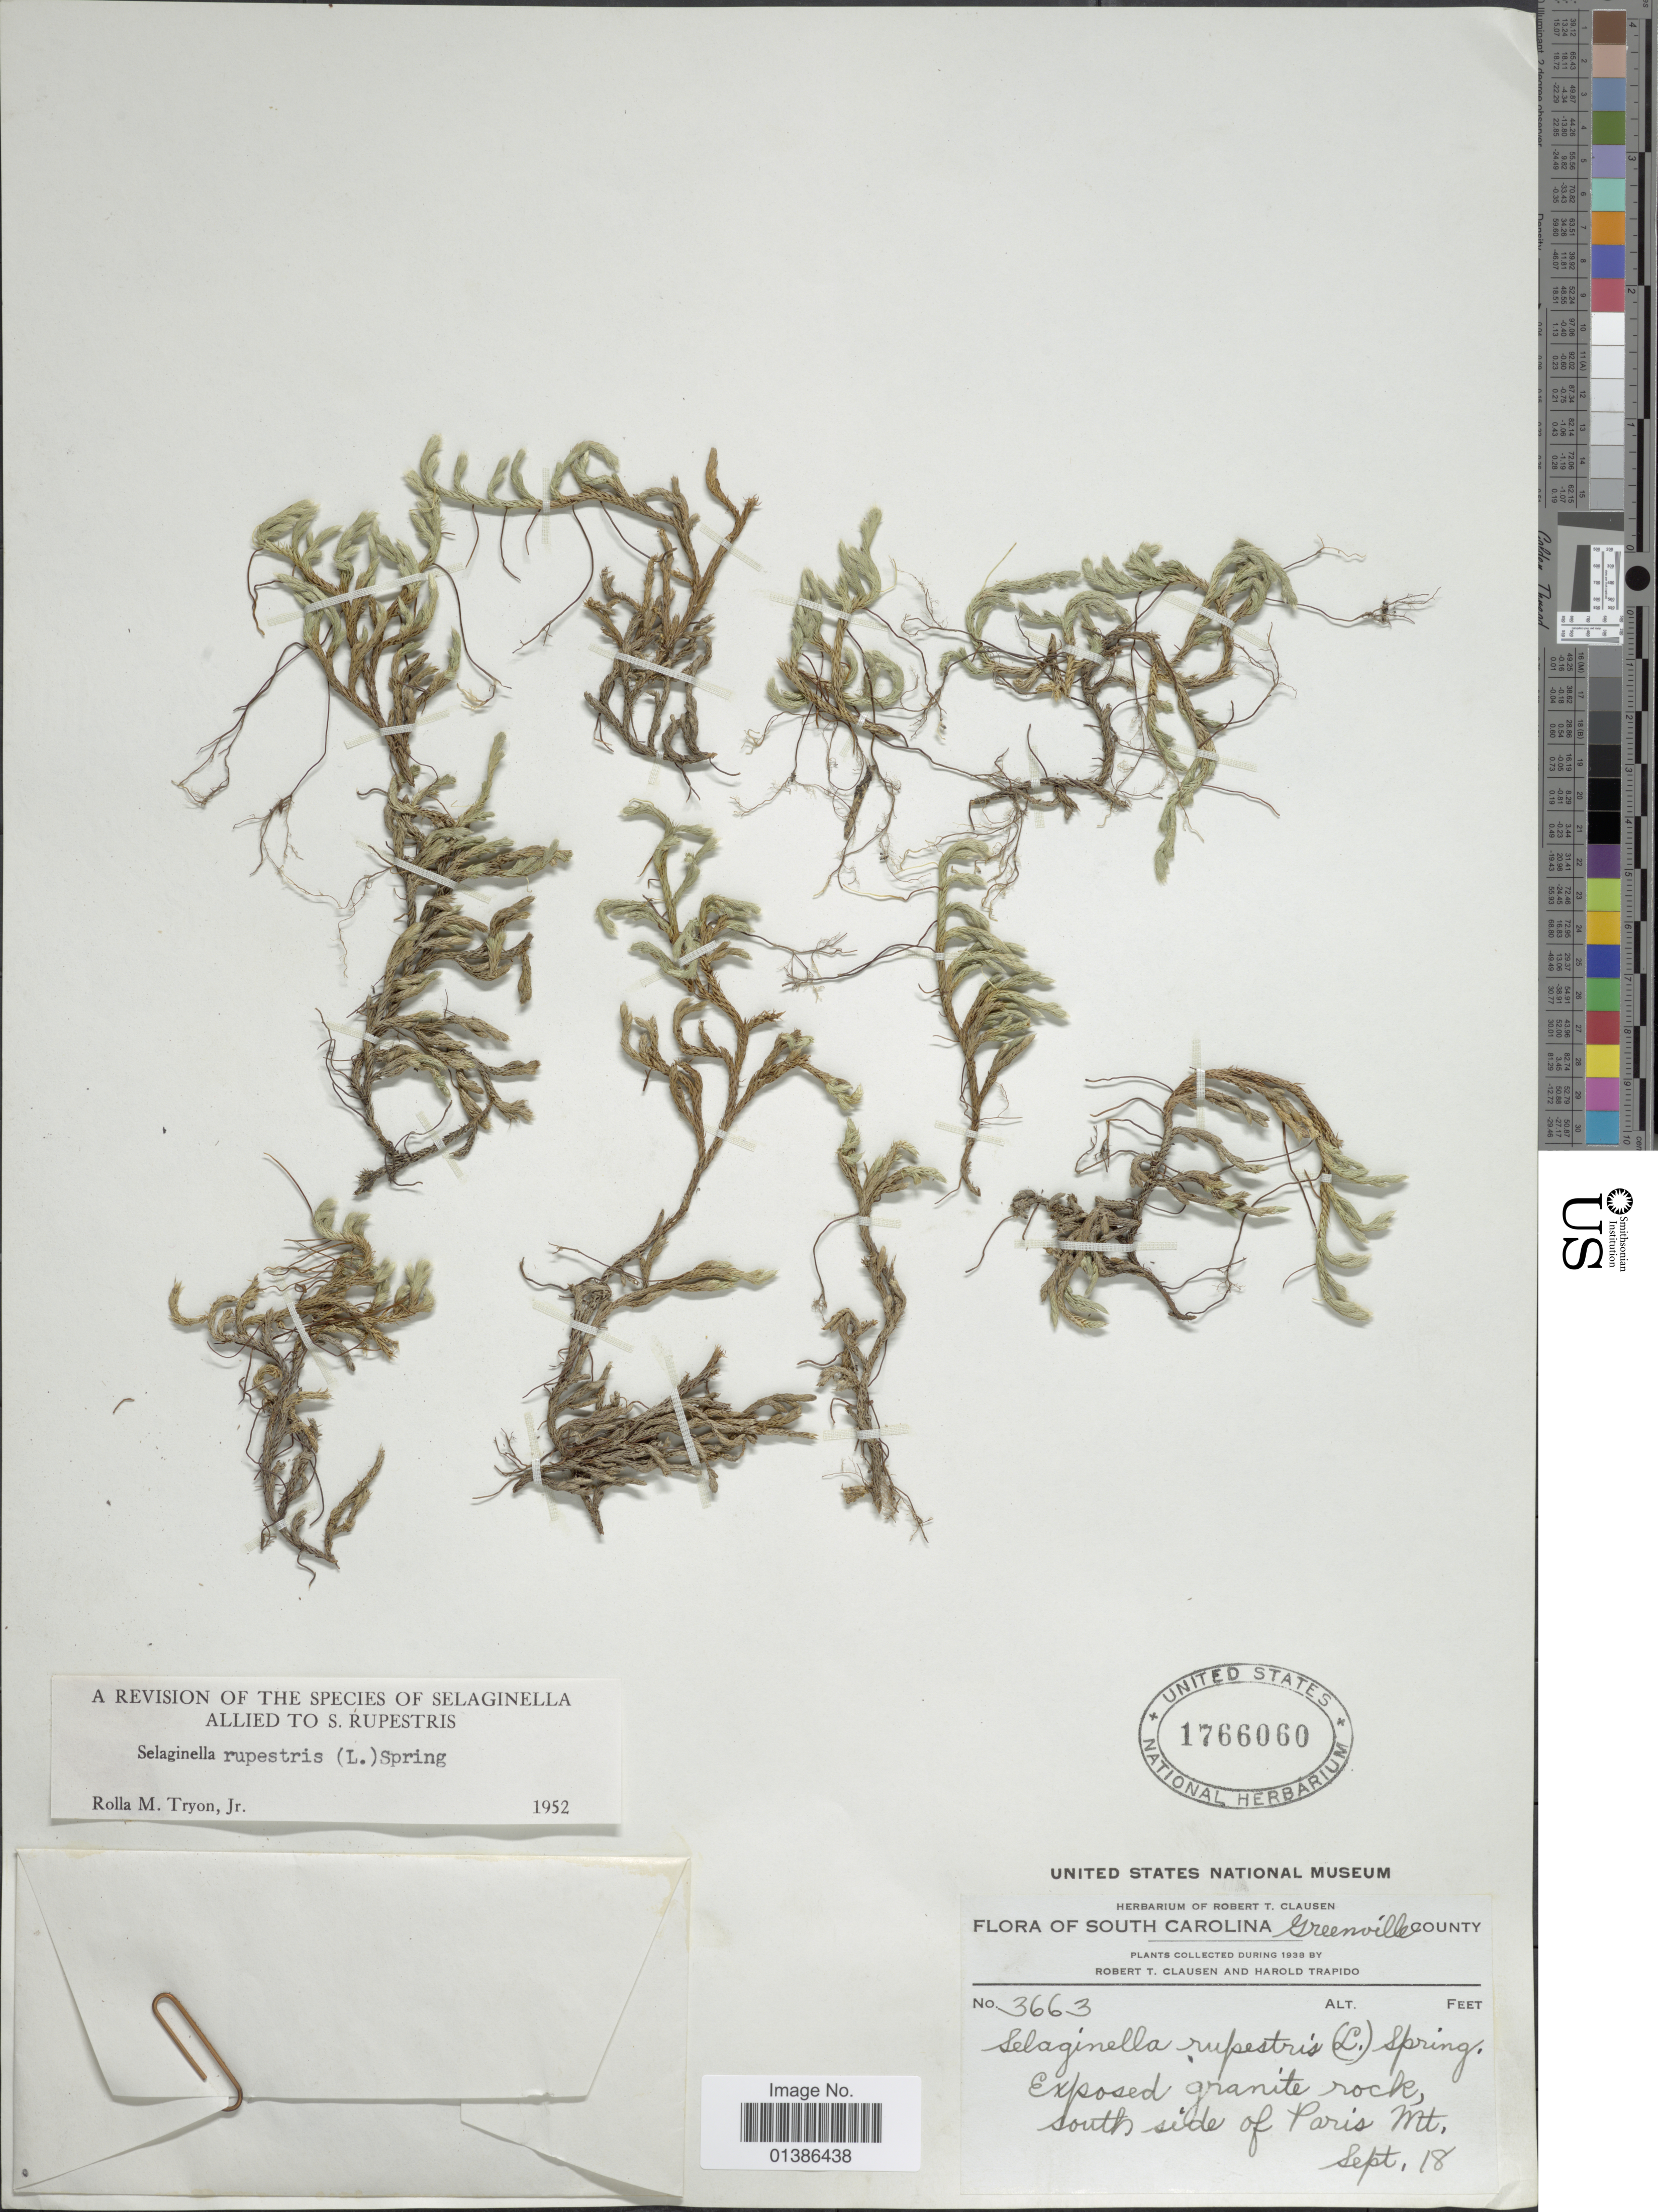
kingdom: Plantae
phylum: Tracheophyta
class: Lycopodiopsida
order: Selaginellales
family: Selaginellaceae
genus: Selaginella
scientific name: Selaginella rupestris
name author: (L.) Spring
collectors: R. T. Clausen & H. Trapido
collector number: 3663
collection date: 1938-09-18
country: United States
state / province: South Carolina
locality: Greenville County. South side of Paris Mt.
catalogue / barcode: US 1766060